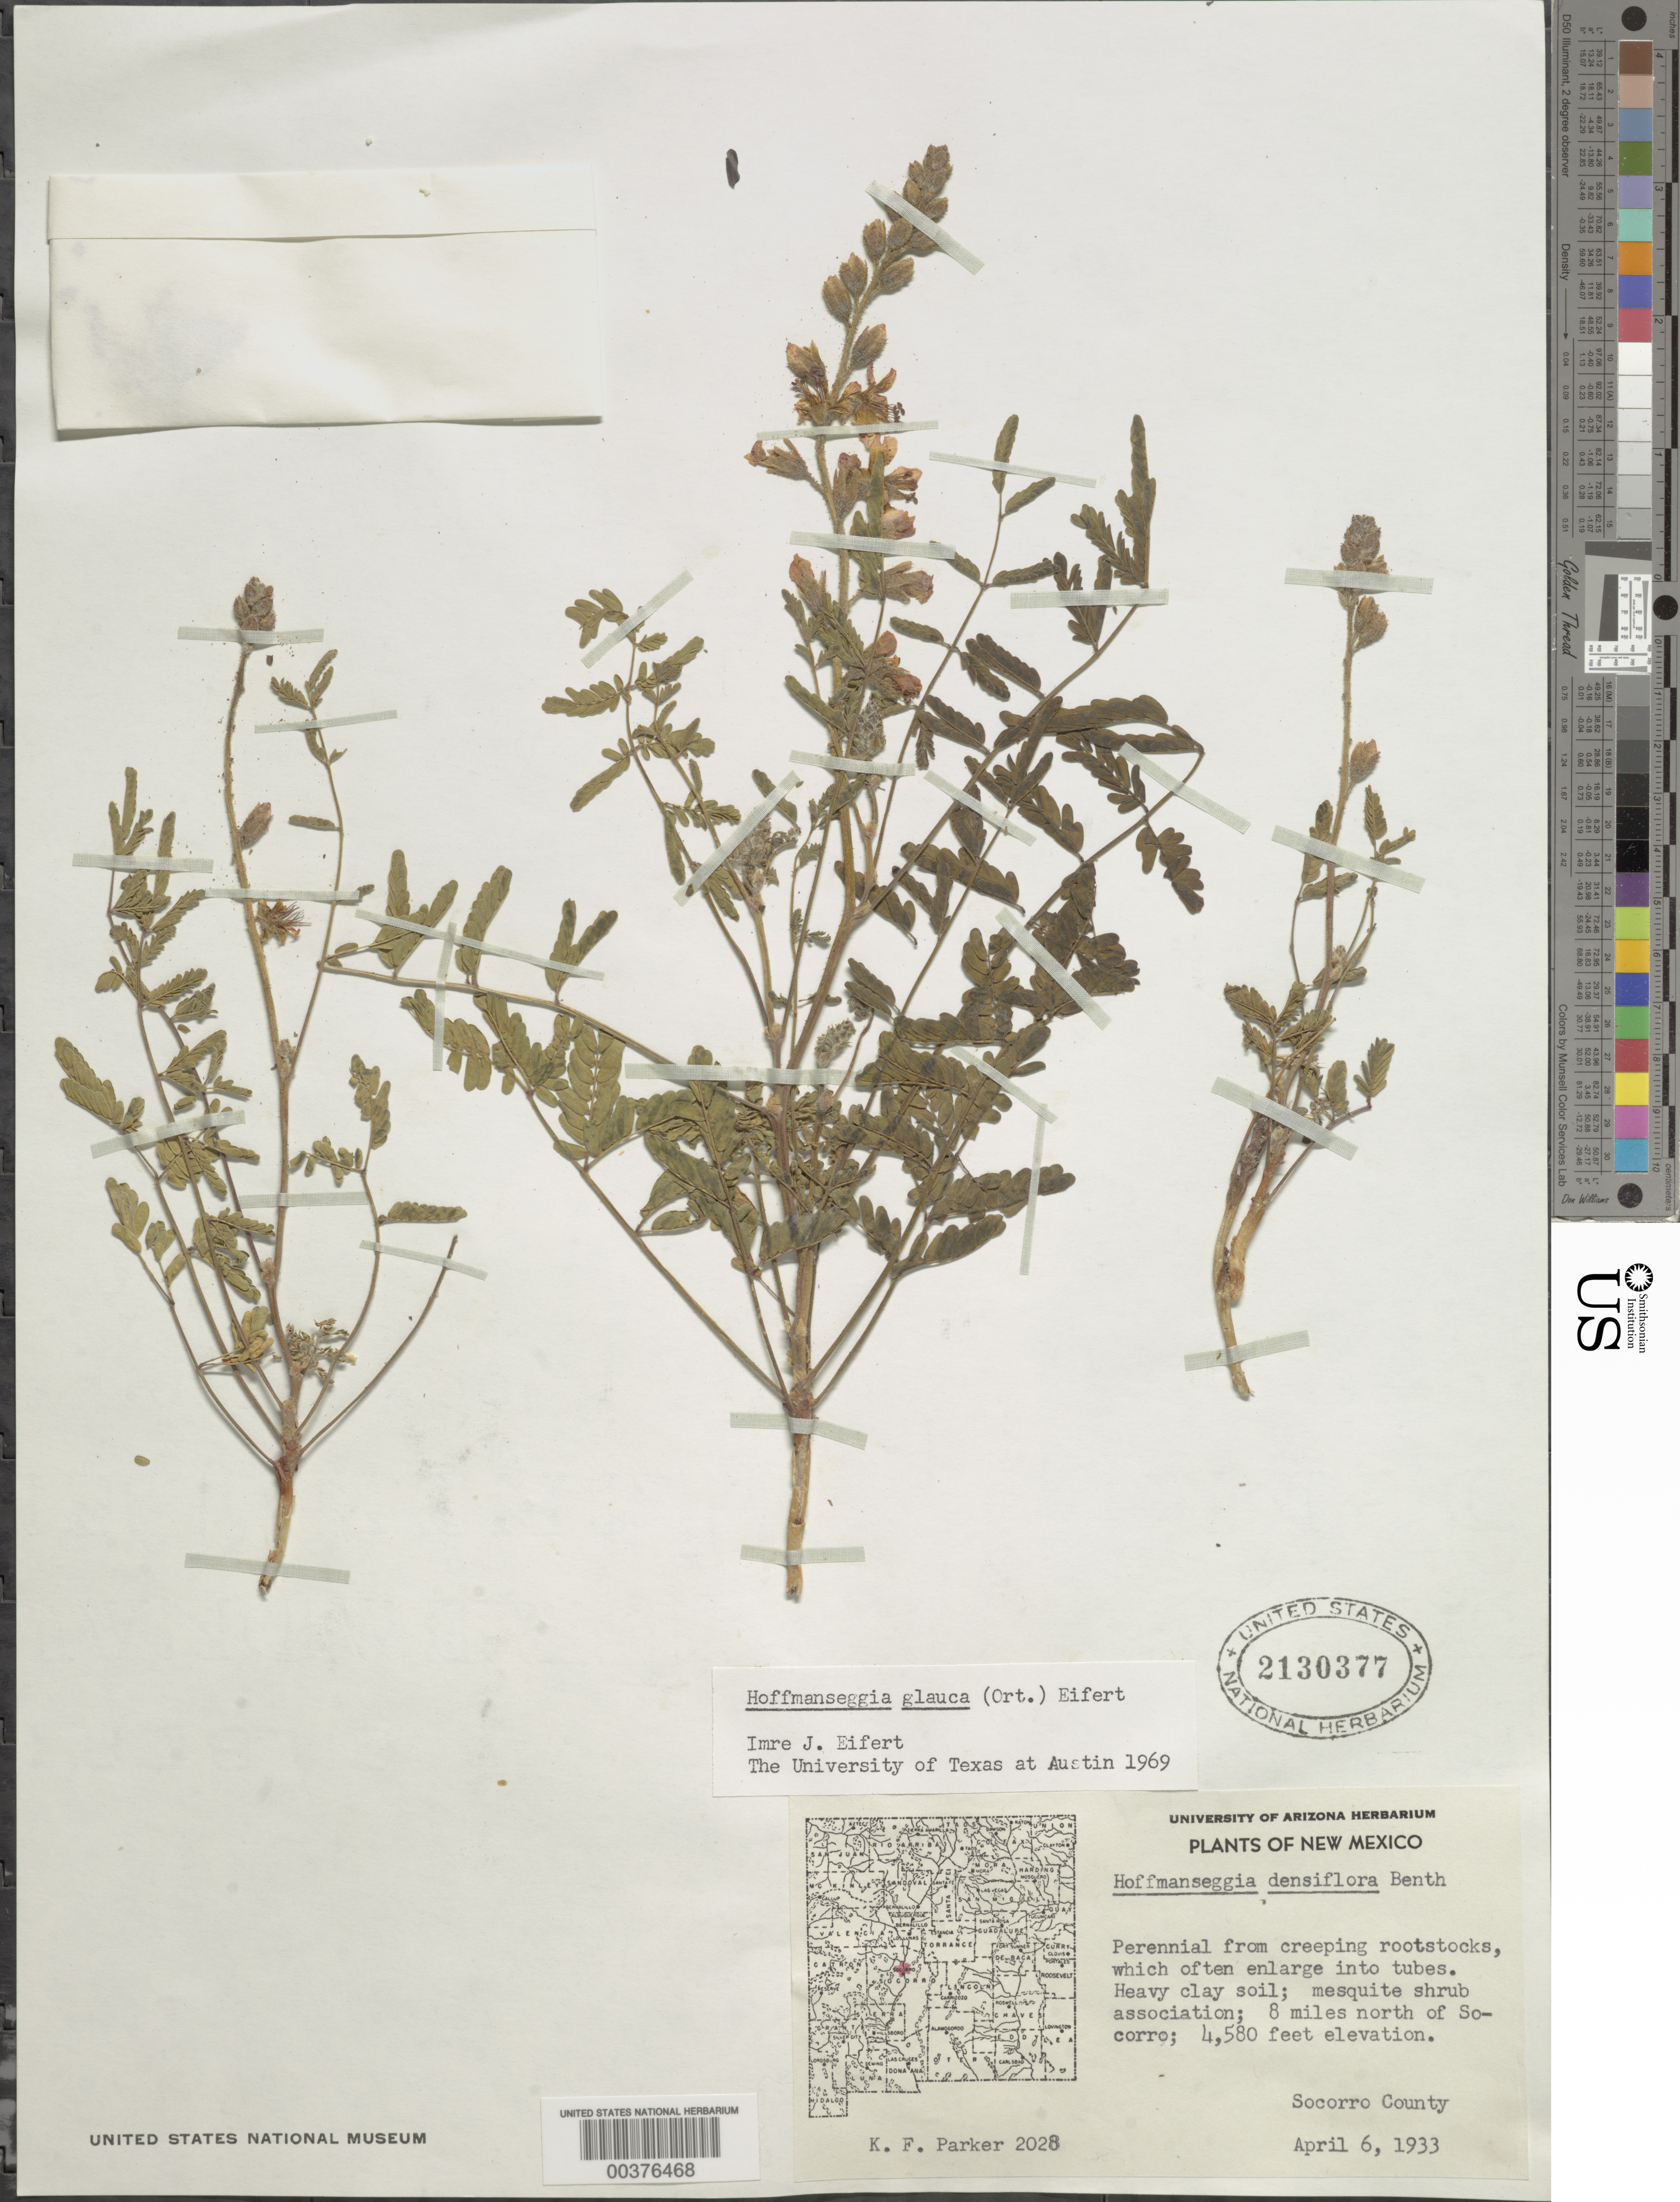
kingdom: Plantae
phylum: Tracheophyta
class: Magnoliopsida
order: Fabales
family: Fabaceae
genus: Hoffmannseggia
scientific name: Hoffmannseggia glauca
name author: (Ortega) Eifert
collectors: K. L. Parker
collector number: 2028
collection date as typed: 06 Apr 1933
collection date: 1933-04-06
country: United States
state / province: New Mexico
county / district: Socorro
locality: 8 mi n of socorro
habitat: Heavy clay soil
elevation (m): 1396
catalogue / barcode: US 2130377